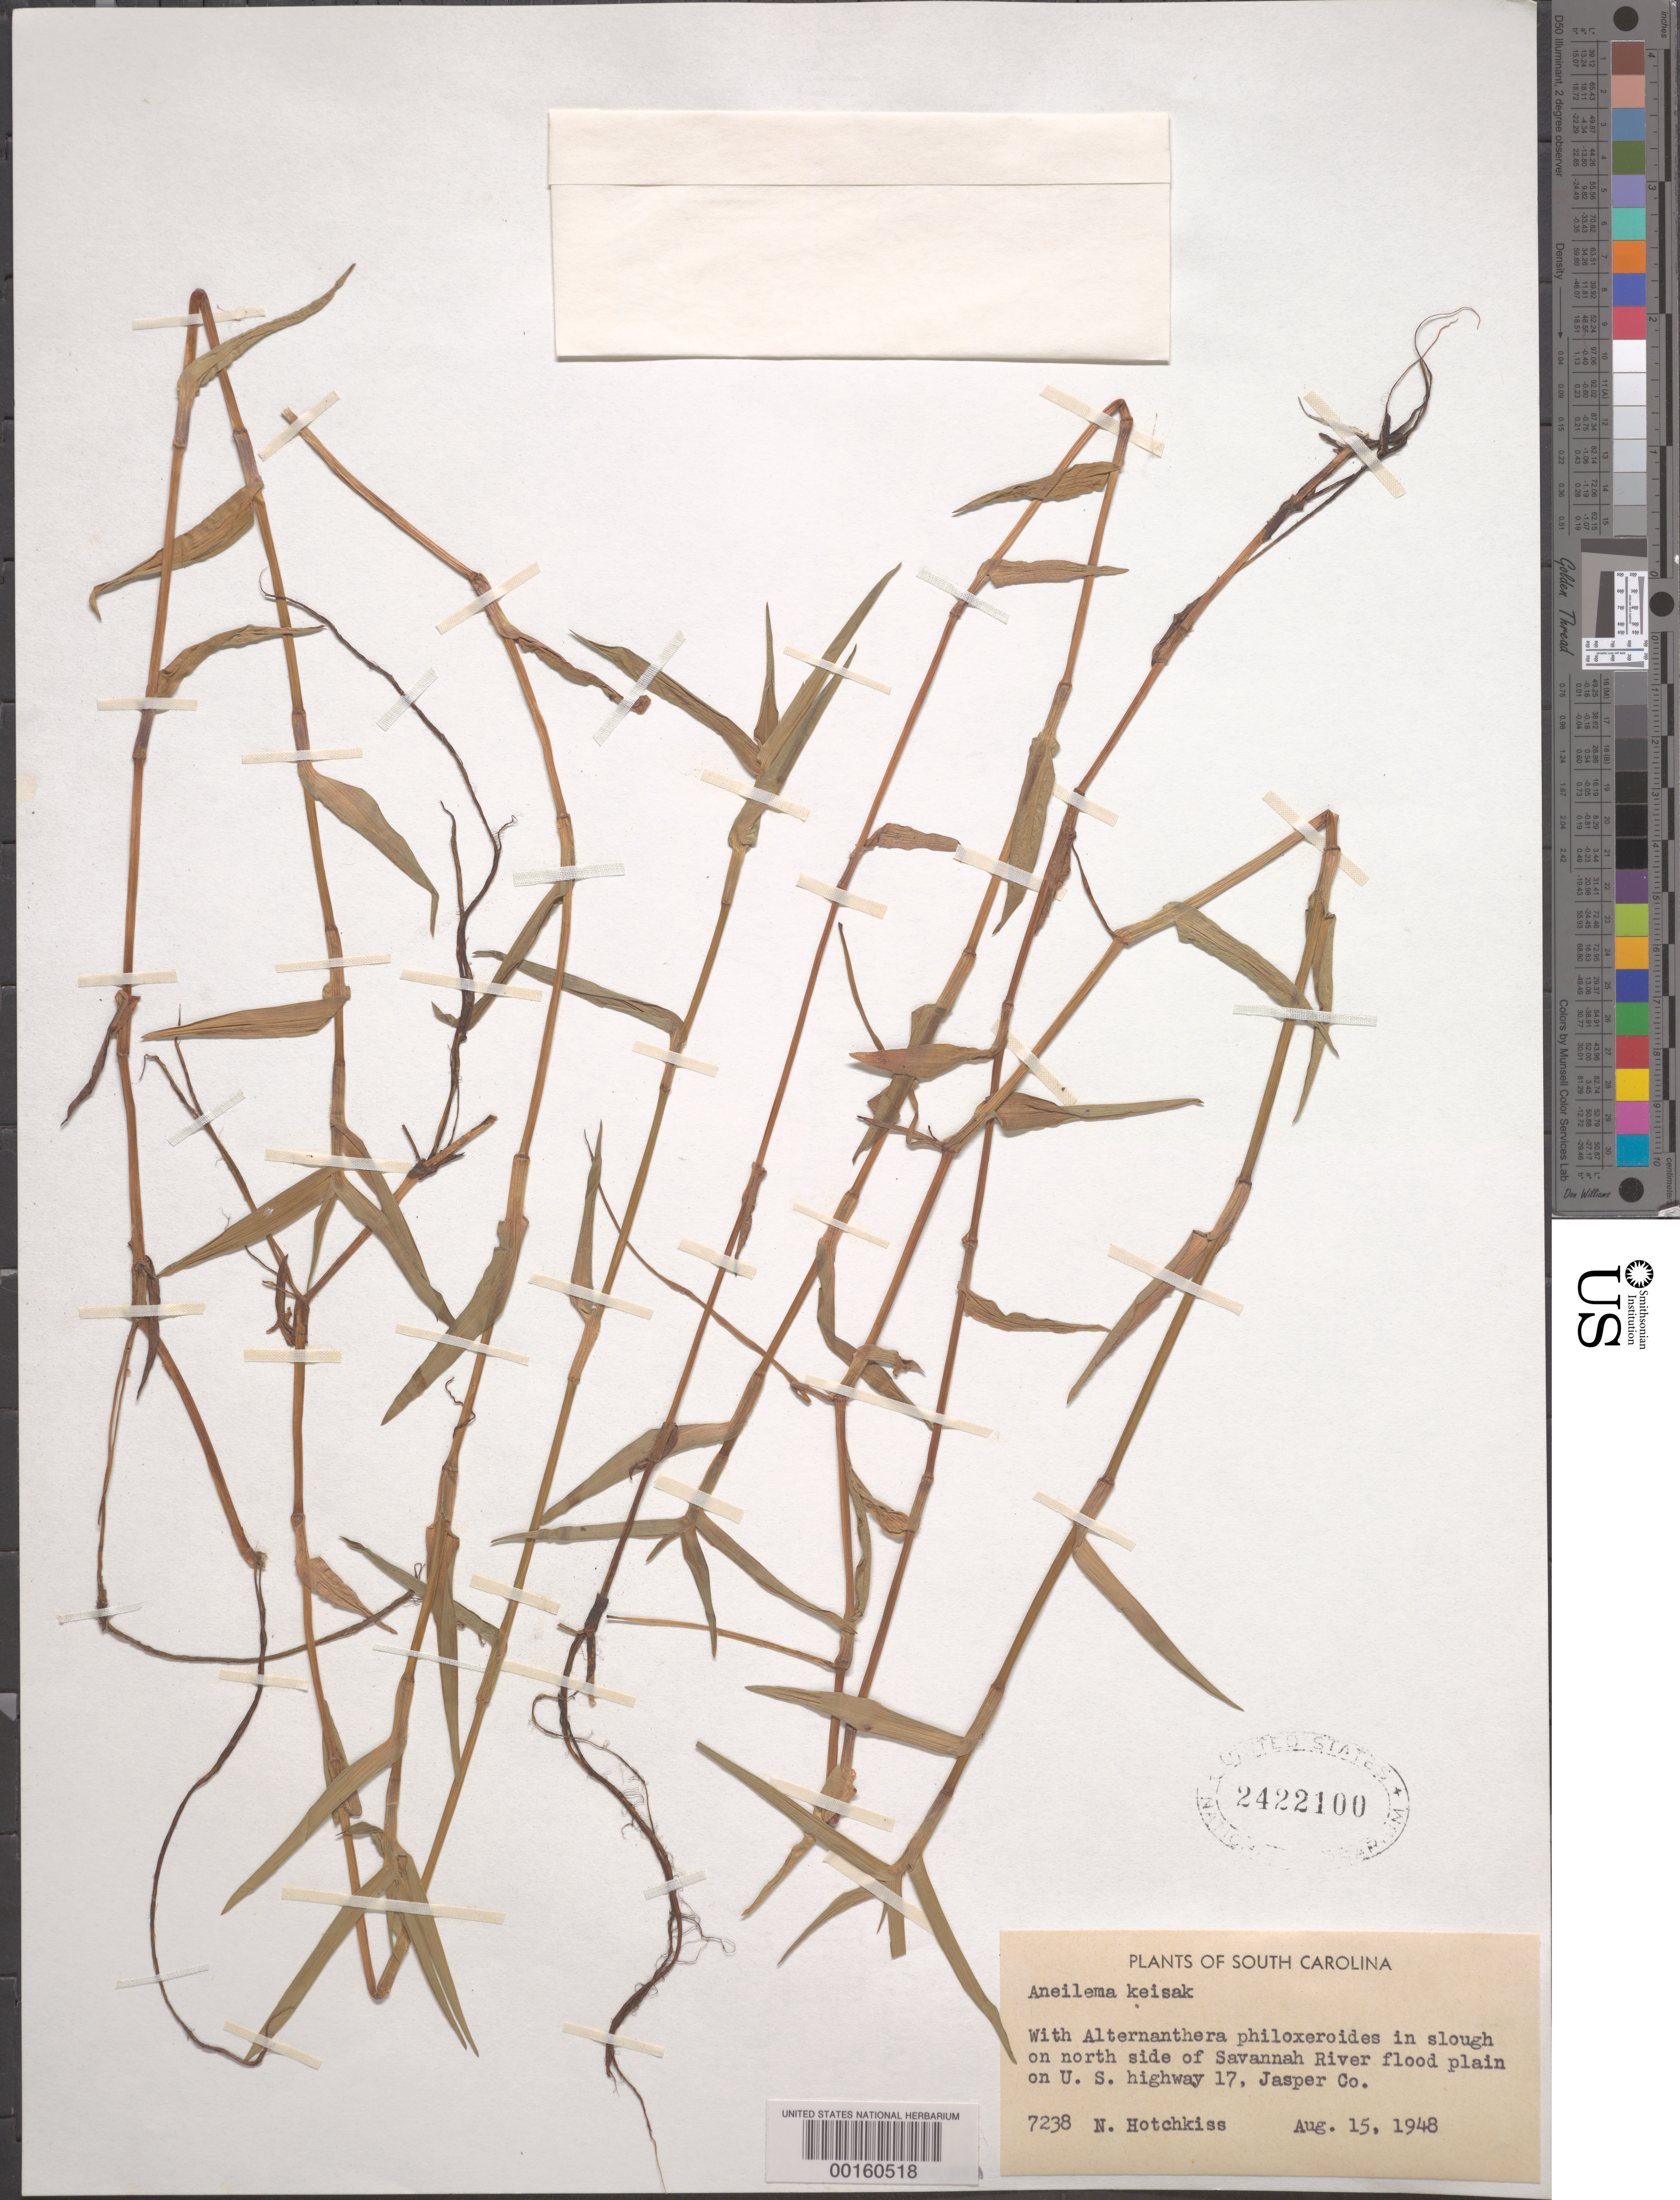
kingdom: Plantae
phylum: Tracheophyta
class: Liliopsida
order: Commelinales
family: Commelinaceae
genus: Murdannia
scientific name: Murdannia keisak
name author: (Hassk.) Hand.-Mazz.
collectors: N. Hotchkiss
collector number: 7238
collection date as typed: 15 Aug 1948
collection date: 1948-08-15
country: United States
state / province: South Carolina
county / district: Jasper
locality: Savannah river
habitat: River flood plain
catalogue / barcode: US 2422100